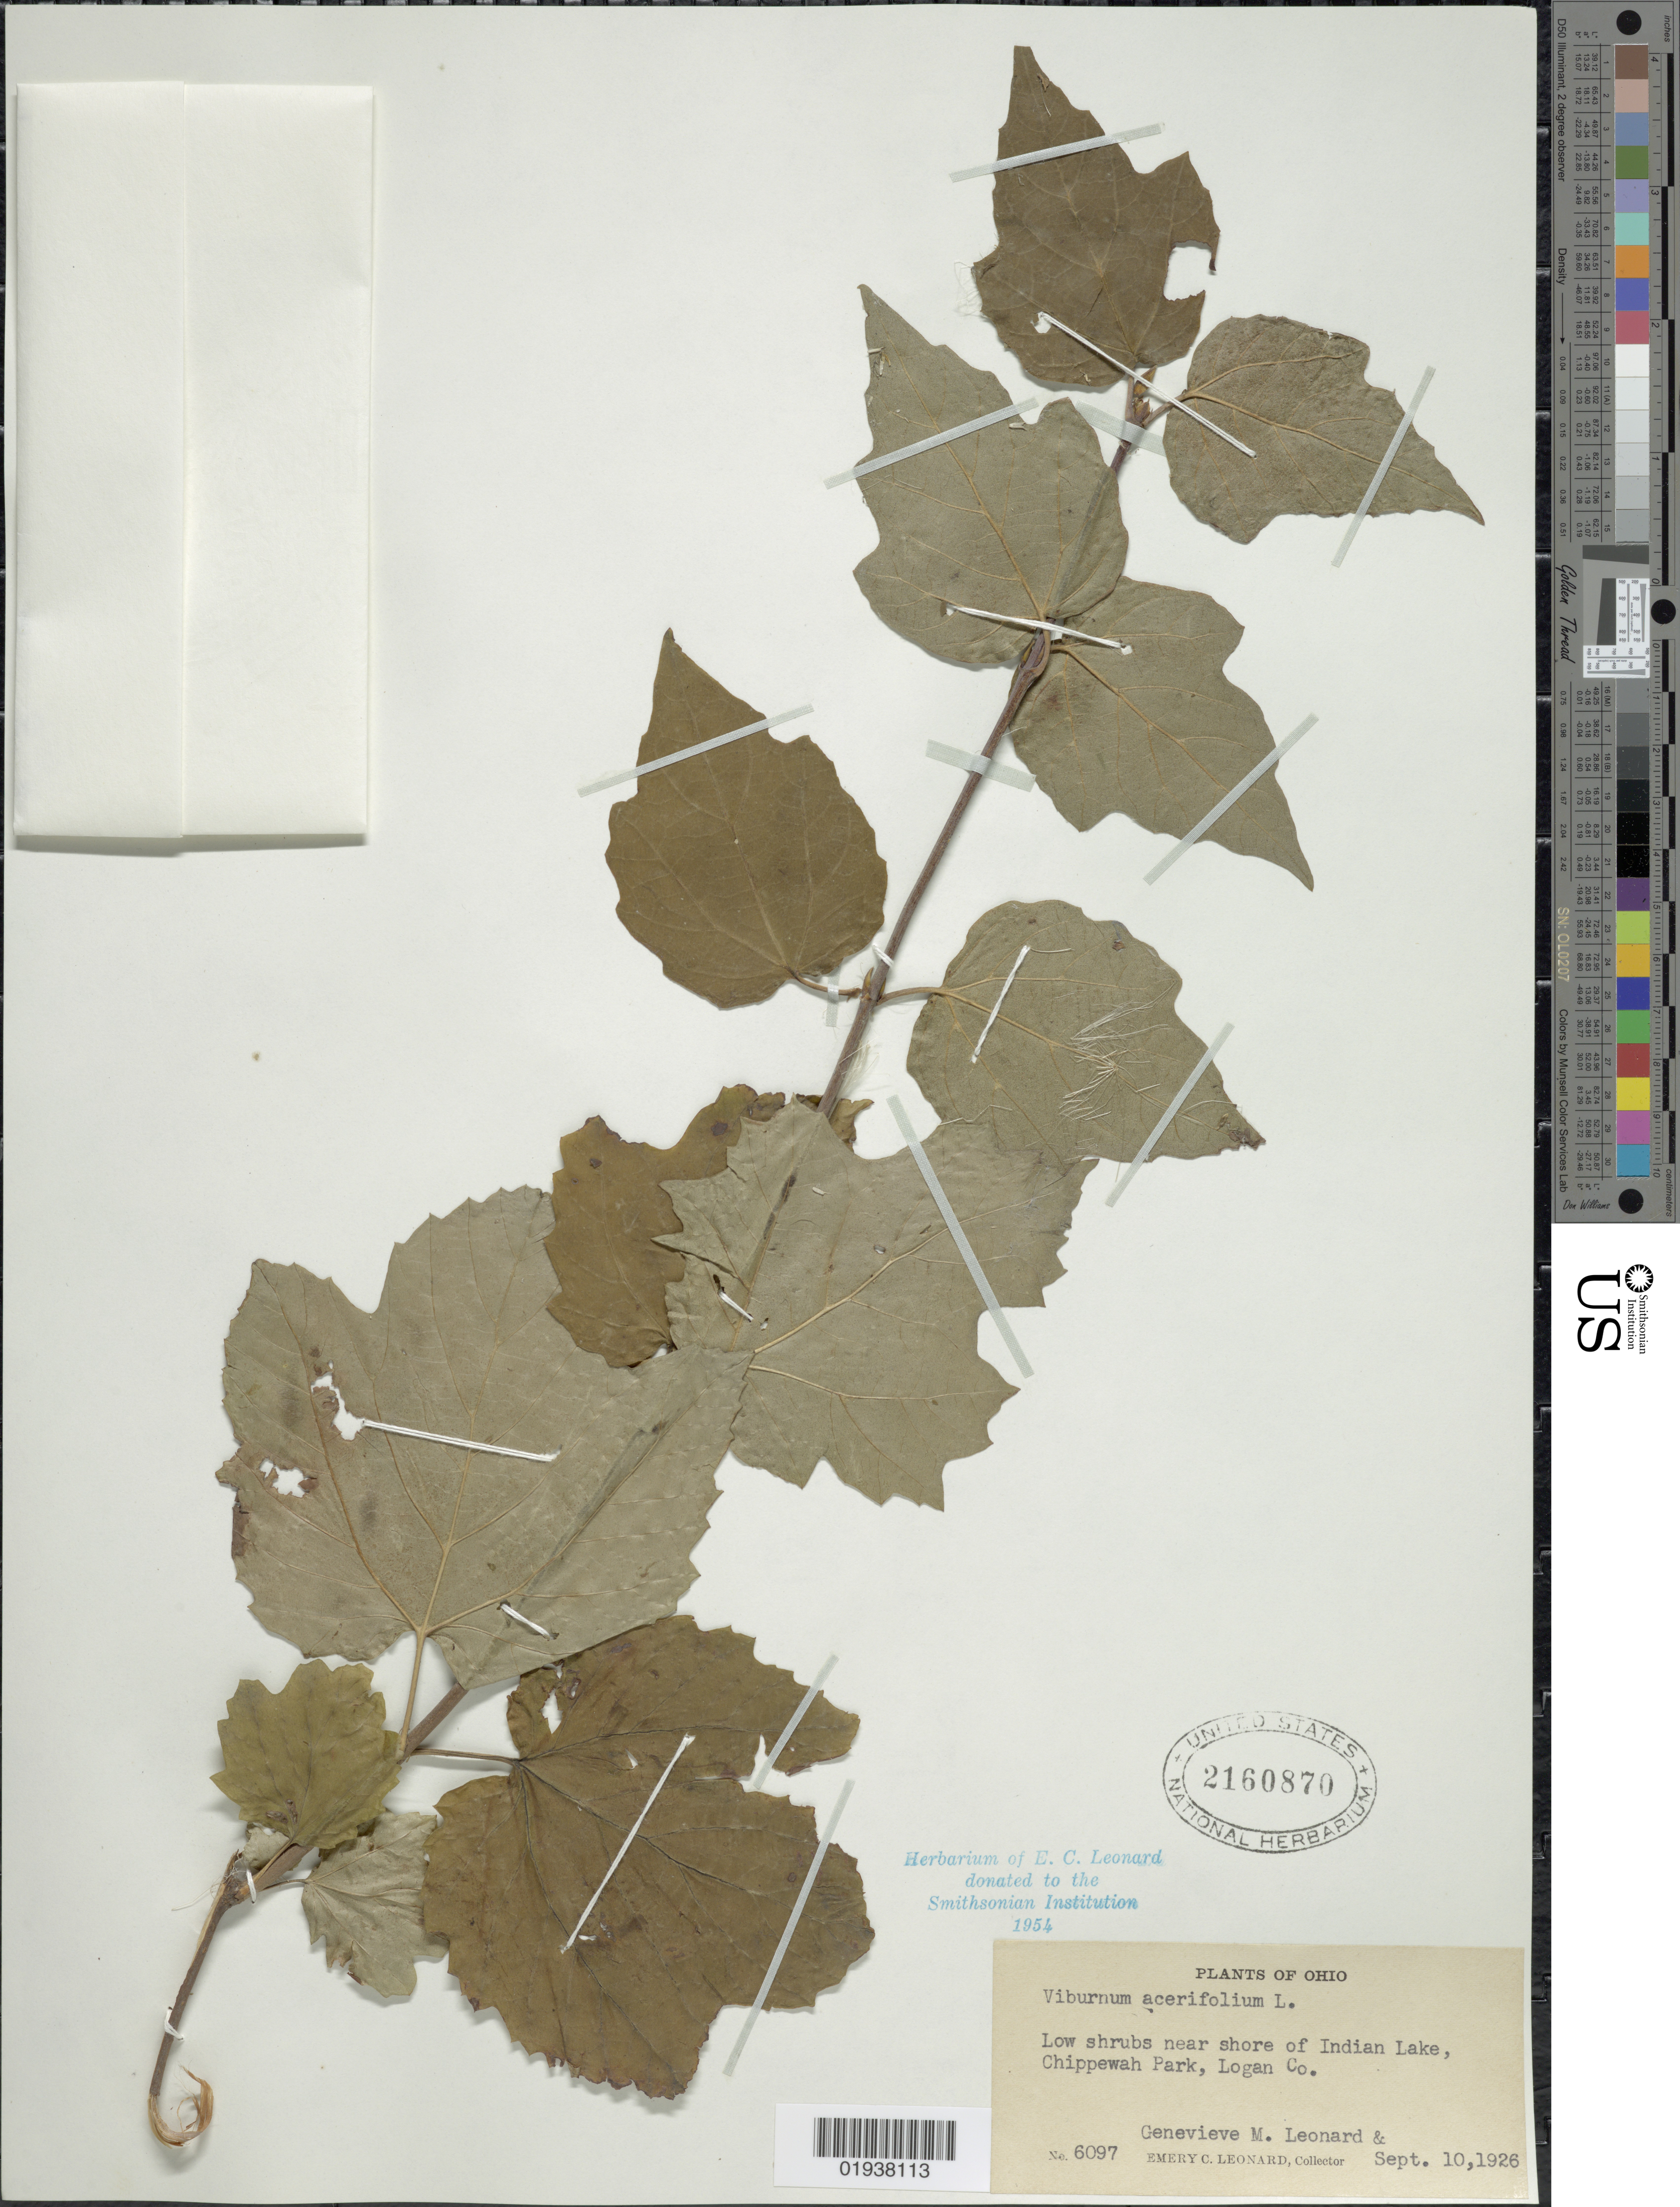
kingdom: Plantae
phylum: Tracheophyta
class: Magnoliopsida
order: Dipsacales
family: Viburnaceae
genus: Viburnum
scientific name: Viburnum acerifolium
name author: L.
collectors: G. M. Leonard & E. C. Leonard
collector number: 6097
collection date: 1926-09-10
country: United States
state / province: Ohio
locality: Low shrubs near shore of Indian Lake, Chippewah Park, Logan Co.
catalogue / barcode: US 2160870